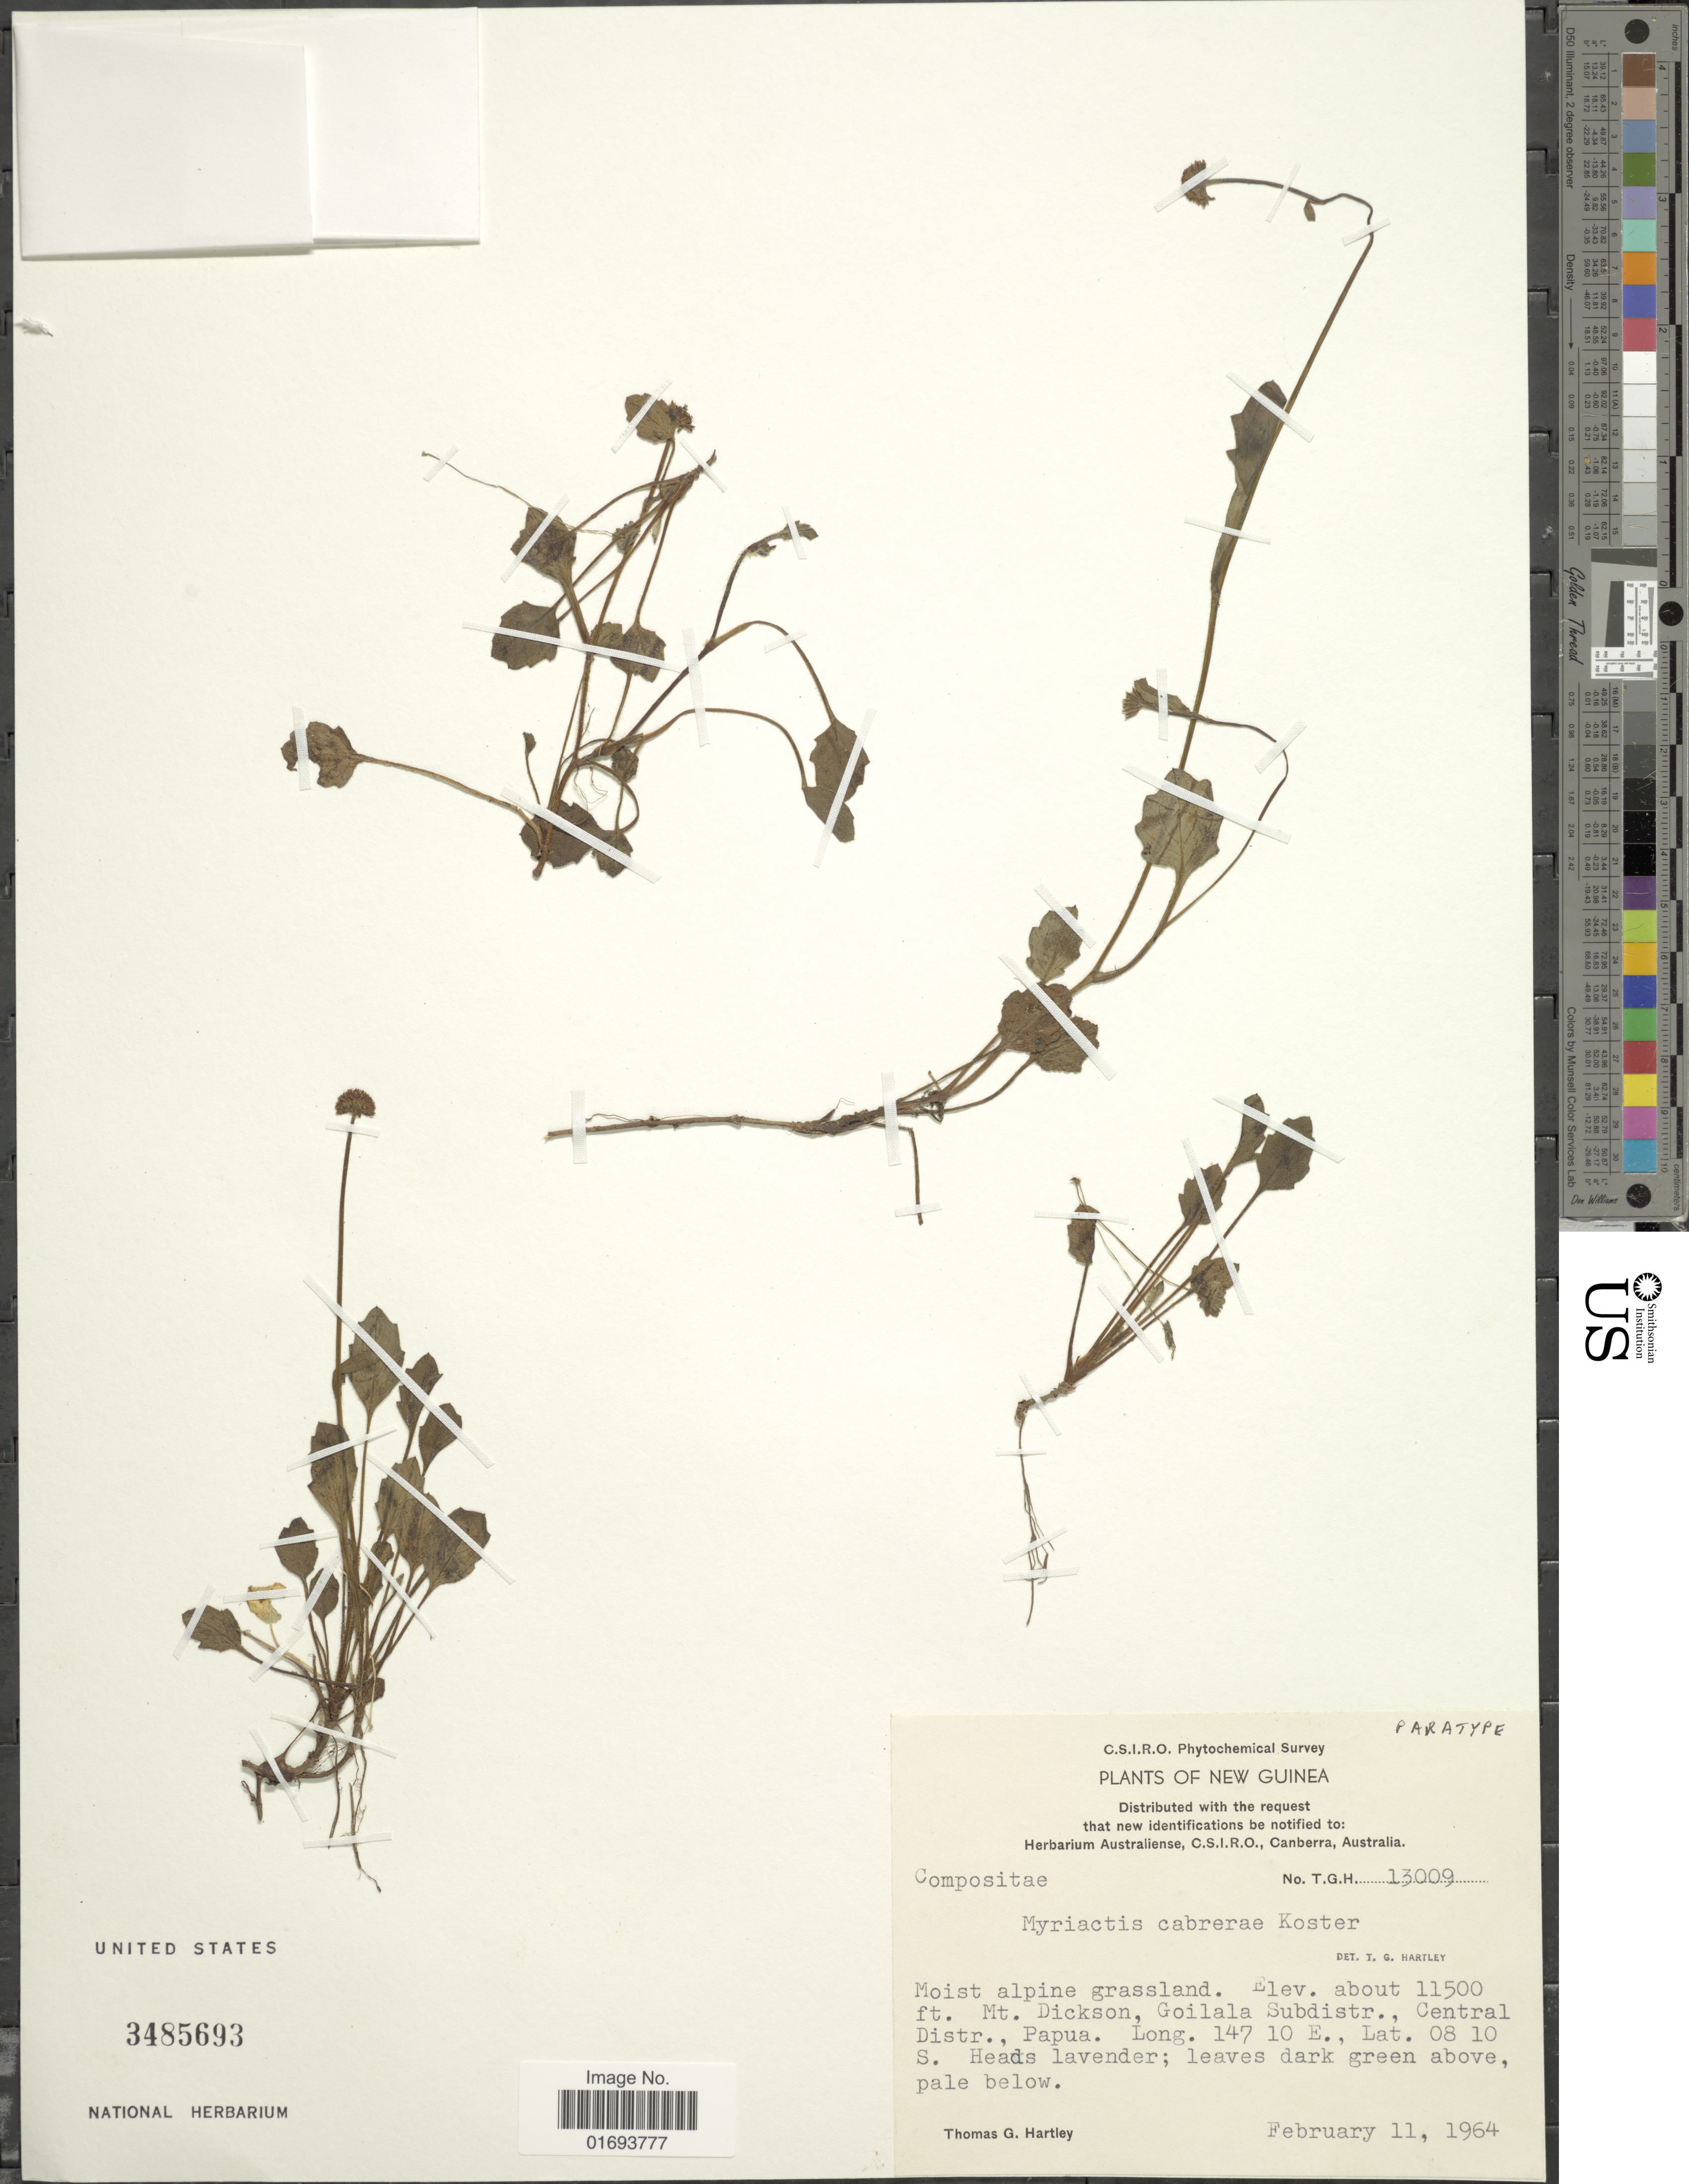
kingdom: Plantae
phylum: Tracheophyta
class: Magnoliopsida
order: Asterales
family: Asteraceae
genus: Myriactis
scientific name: Myriactis cabrerae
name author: Koster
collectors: T. G. Hartley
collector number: T.G.H. 13009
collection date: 1964-02-11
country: Papua New Guinea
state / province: Central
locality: New Guinea. Mt. Dickson, Goilala Subdistr., Central Distr. Papua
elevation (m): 3505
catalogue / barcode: US 3485693